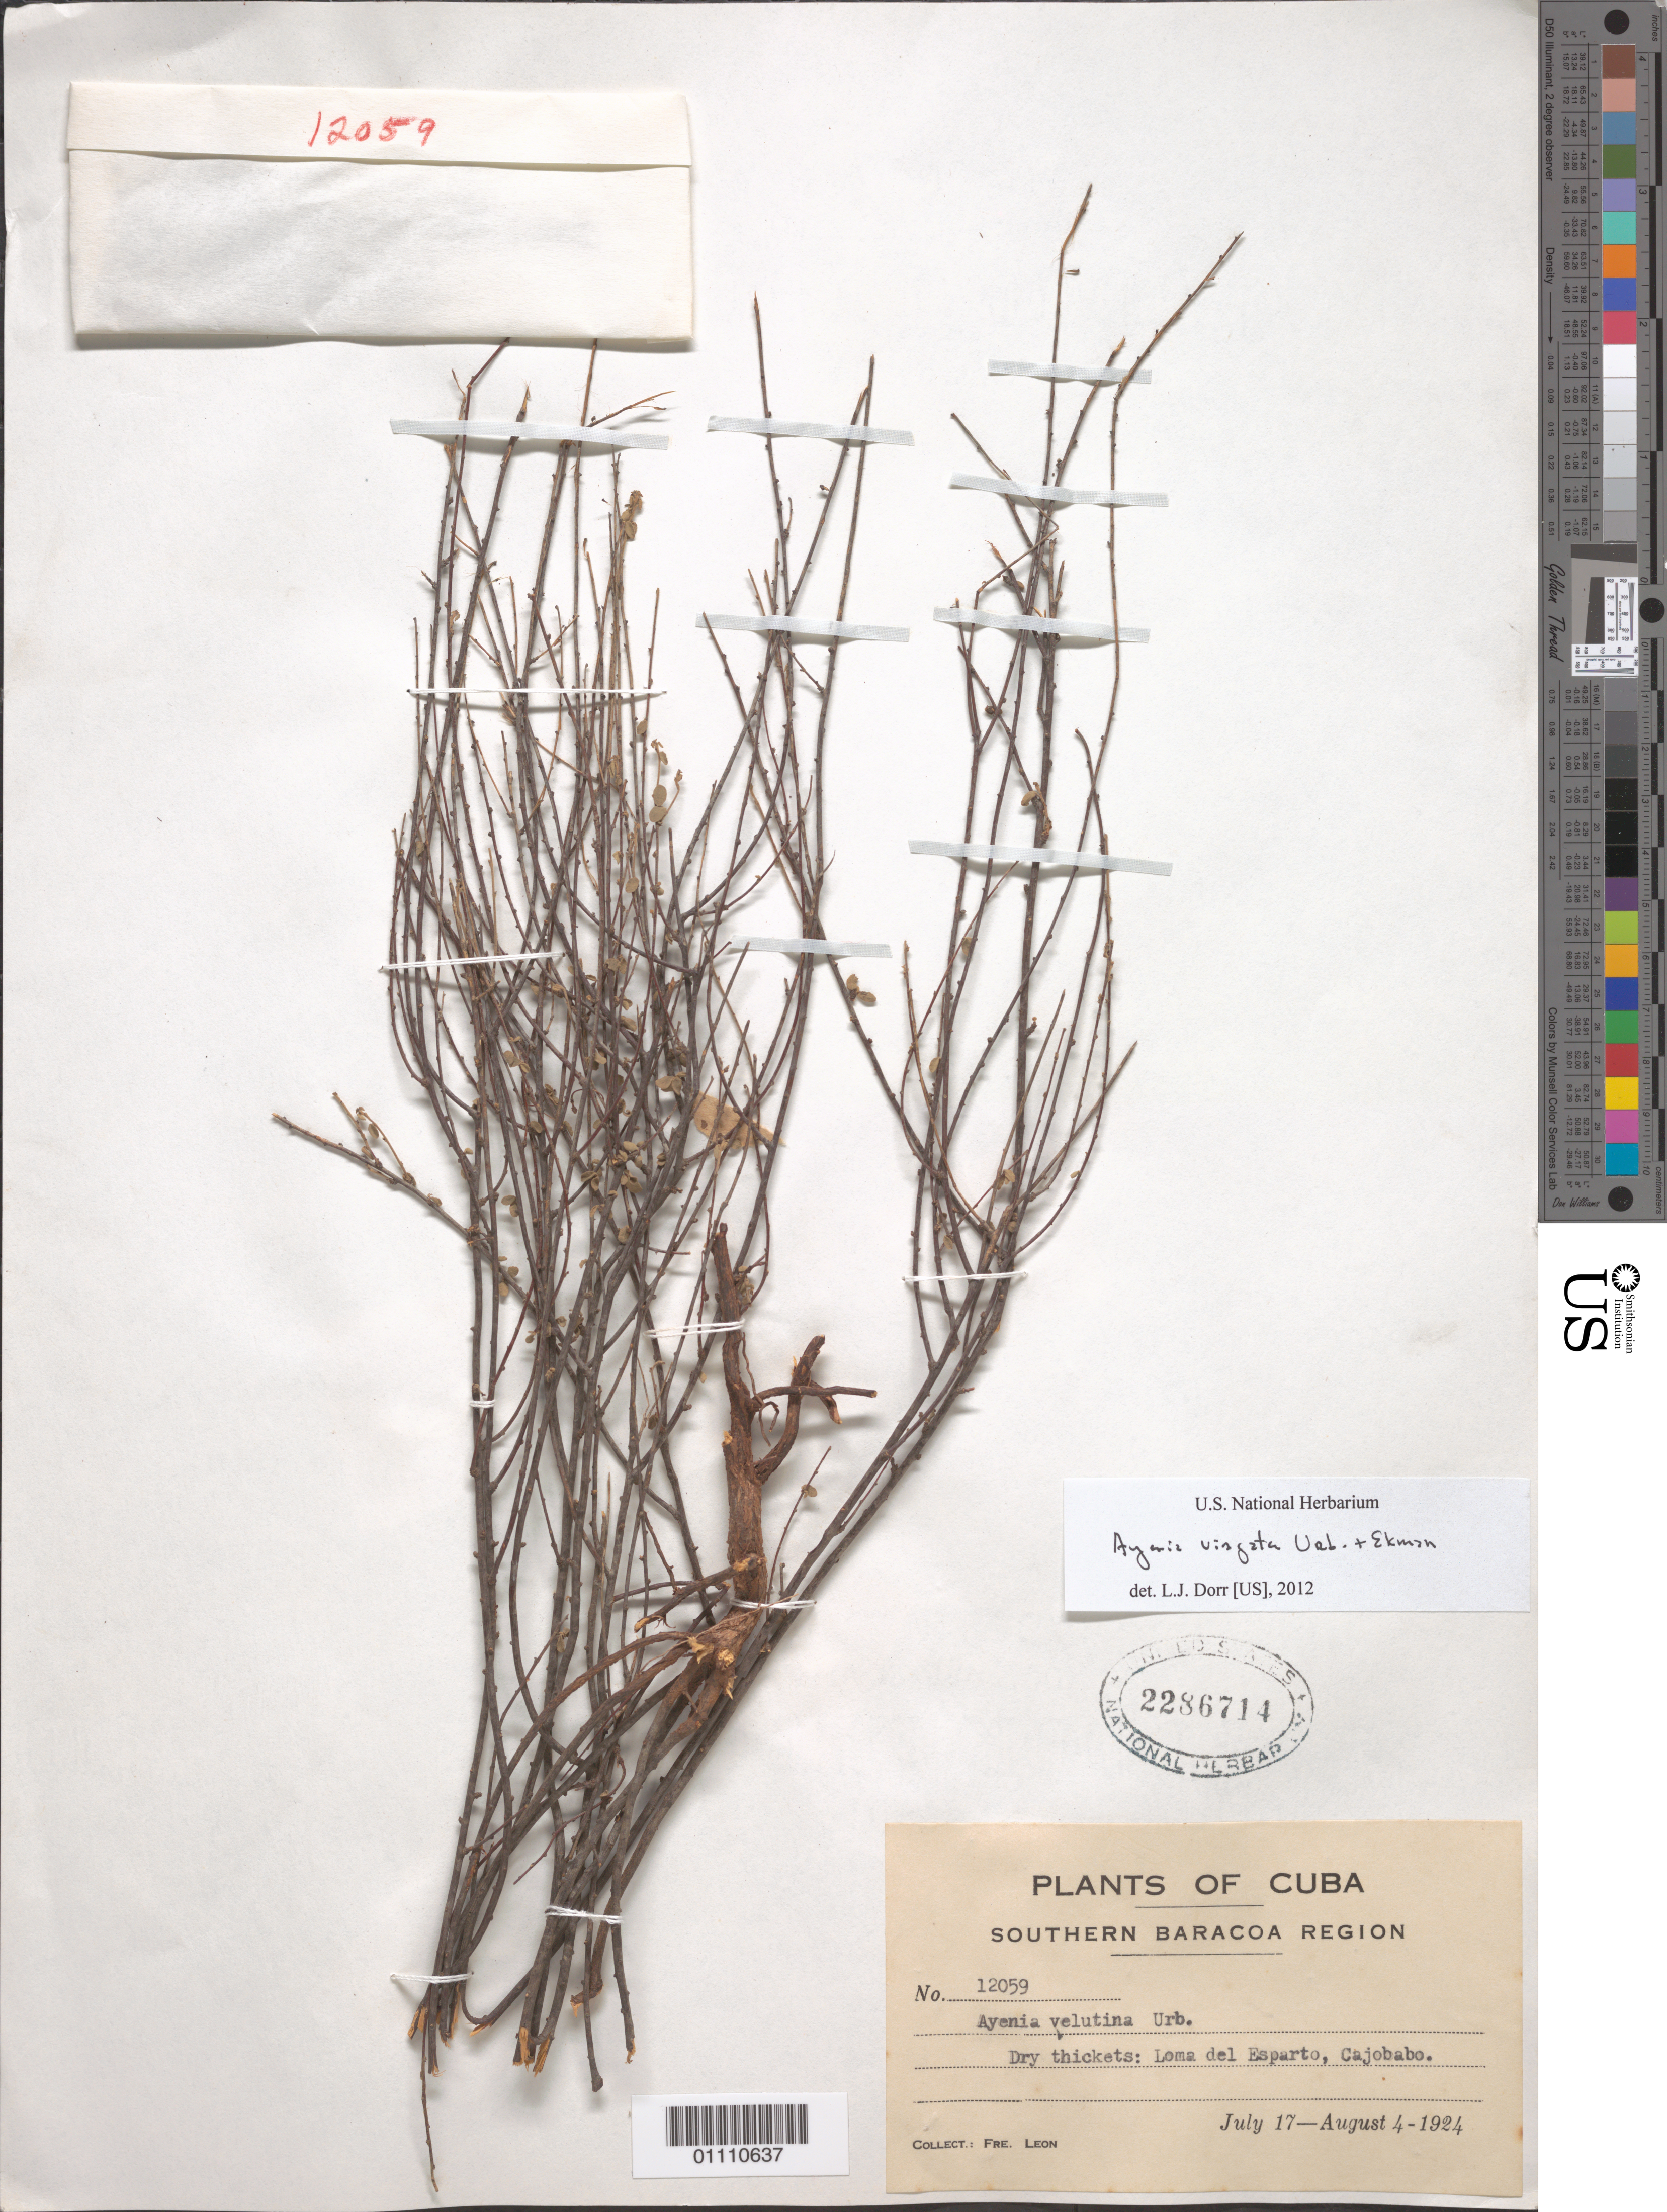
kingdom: Plantae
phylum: Tracheophyta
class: Magnoliopsida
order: Malvales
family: Malvaceae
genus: Ayenia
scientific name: Ayenia virgata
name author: Urb. & Ekman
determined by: Dorr, L. J., (BOT), Smithsonian Institution - National Museum of Natural History (UNITED STATES)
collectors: Bro. León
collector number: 12059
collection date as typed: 17 Jul 1924 to 04 Aug 1924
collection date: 1924-07-17/1924-08-04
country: Cuba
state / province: Guantánamo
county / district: Dry forest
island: Cuba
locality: Loma del Esparto, Cajobabo, Southern Baracoa Region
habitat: Dry thickets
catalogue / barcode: US 2286714